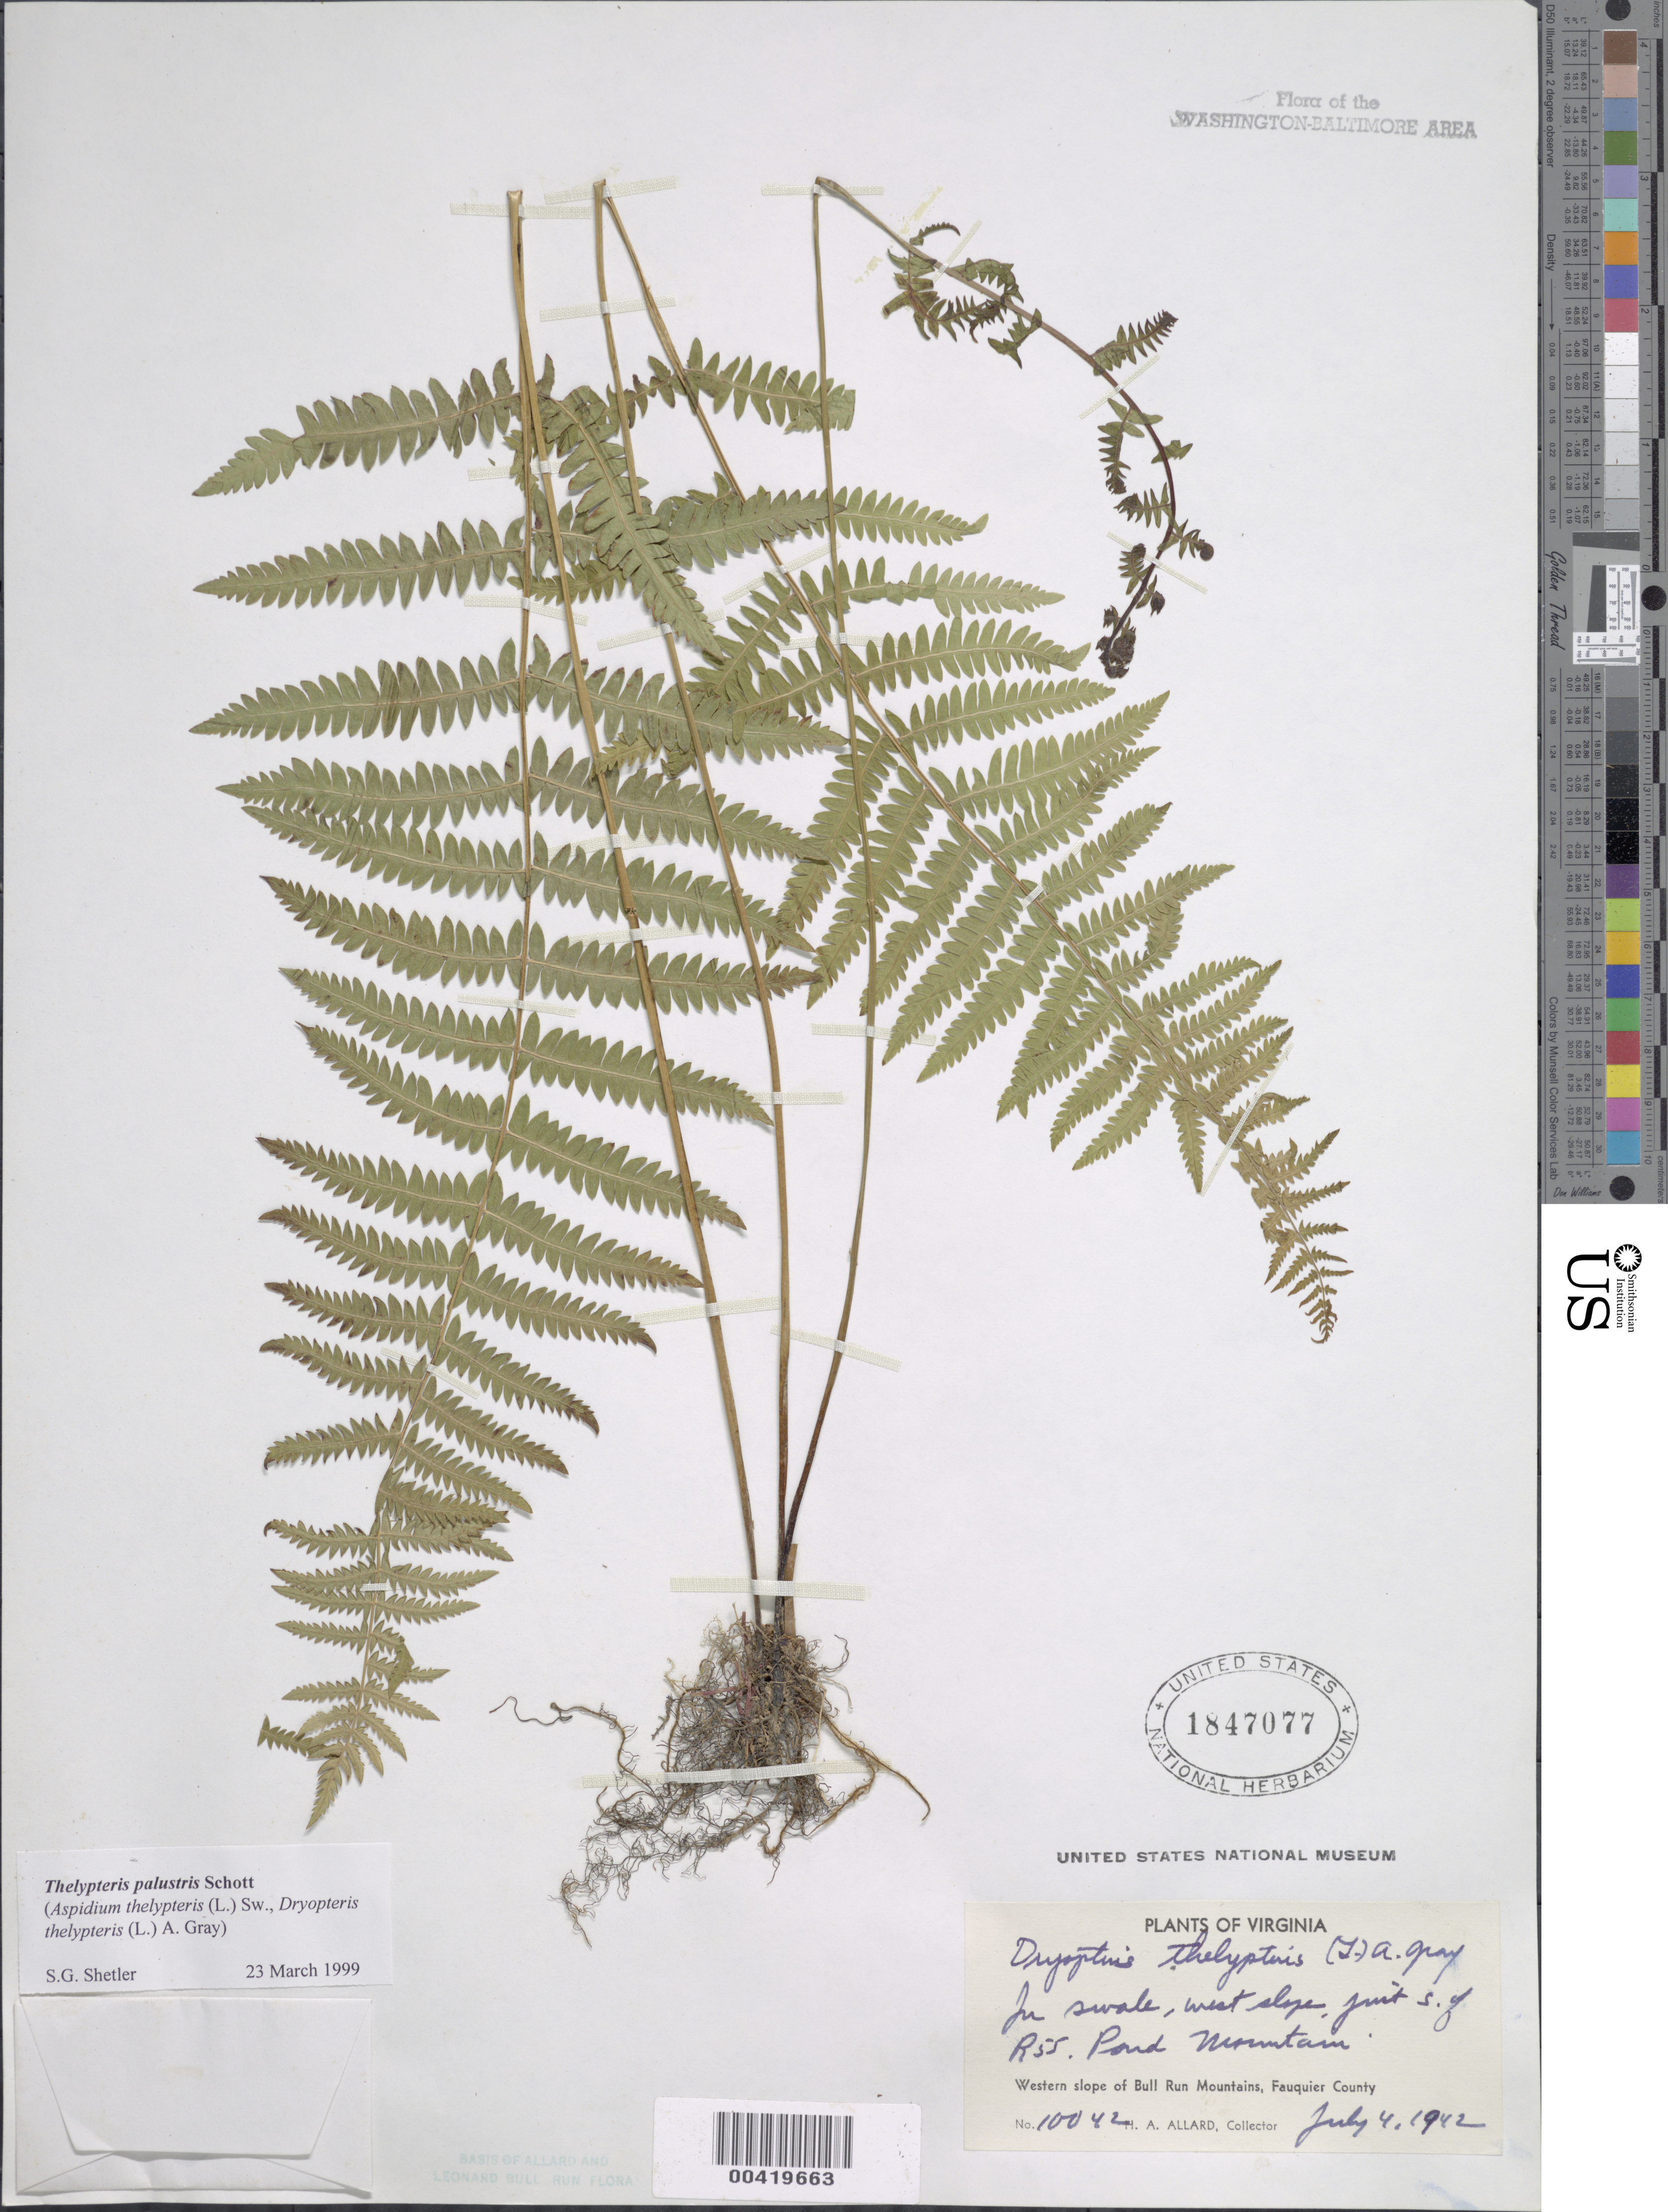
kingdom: Plantae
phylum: Tracheophyta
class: Polypodiopsida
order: Polypodiales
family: Thelypteridaceae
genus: Thelypteris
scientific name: Thelypteris palustris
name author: (Salisb.) Schott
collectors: H. A. Allard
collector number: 10042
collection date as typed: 04 Jul 1942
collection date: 1942-07-04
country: United States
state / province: Virginia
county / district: Fauquier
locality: South of Route 55, Pond Mountains Bull Run Mts.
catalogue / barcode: US 1847077